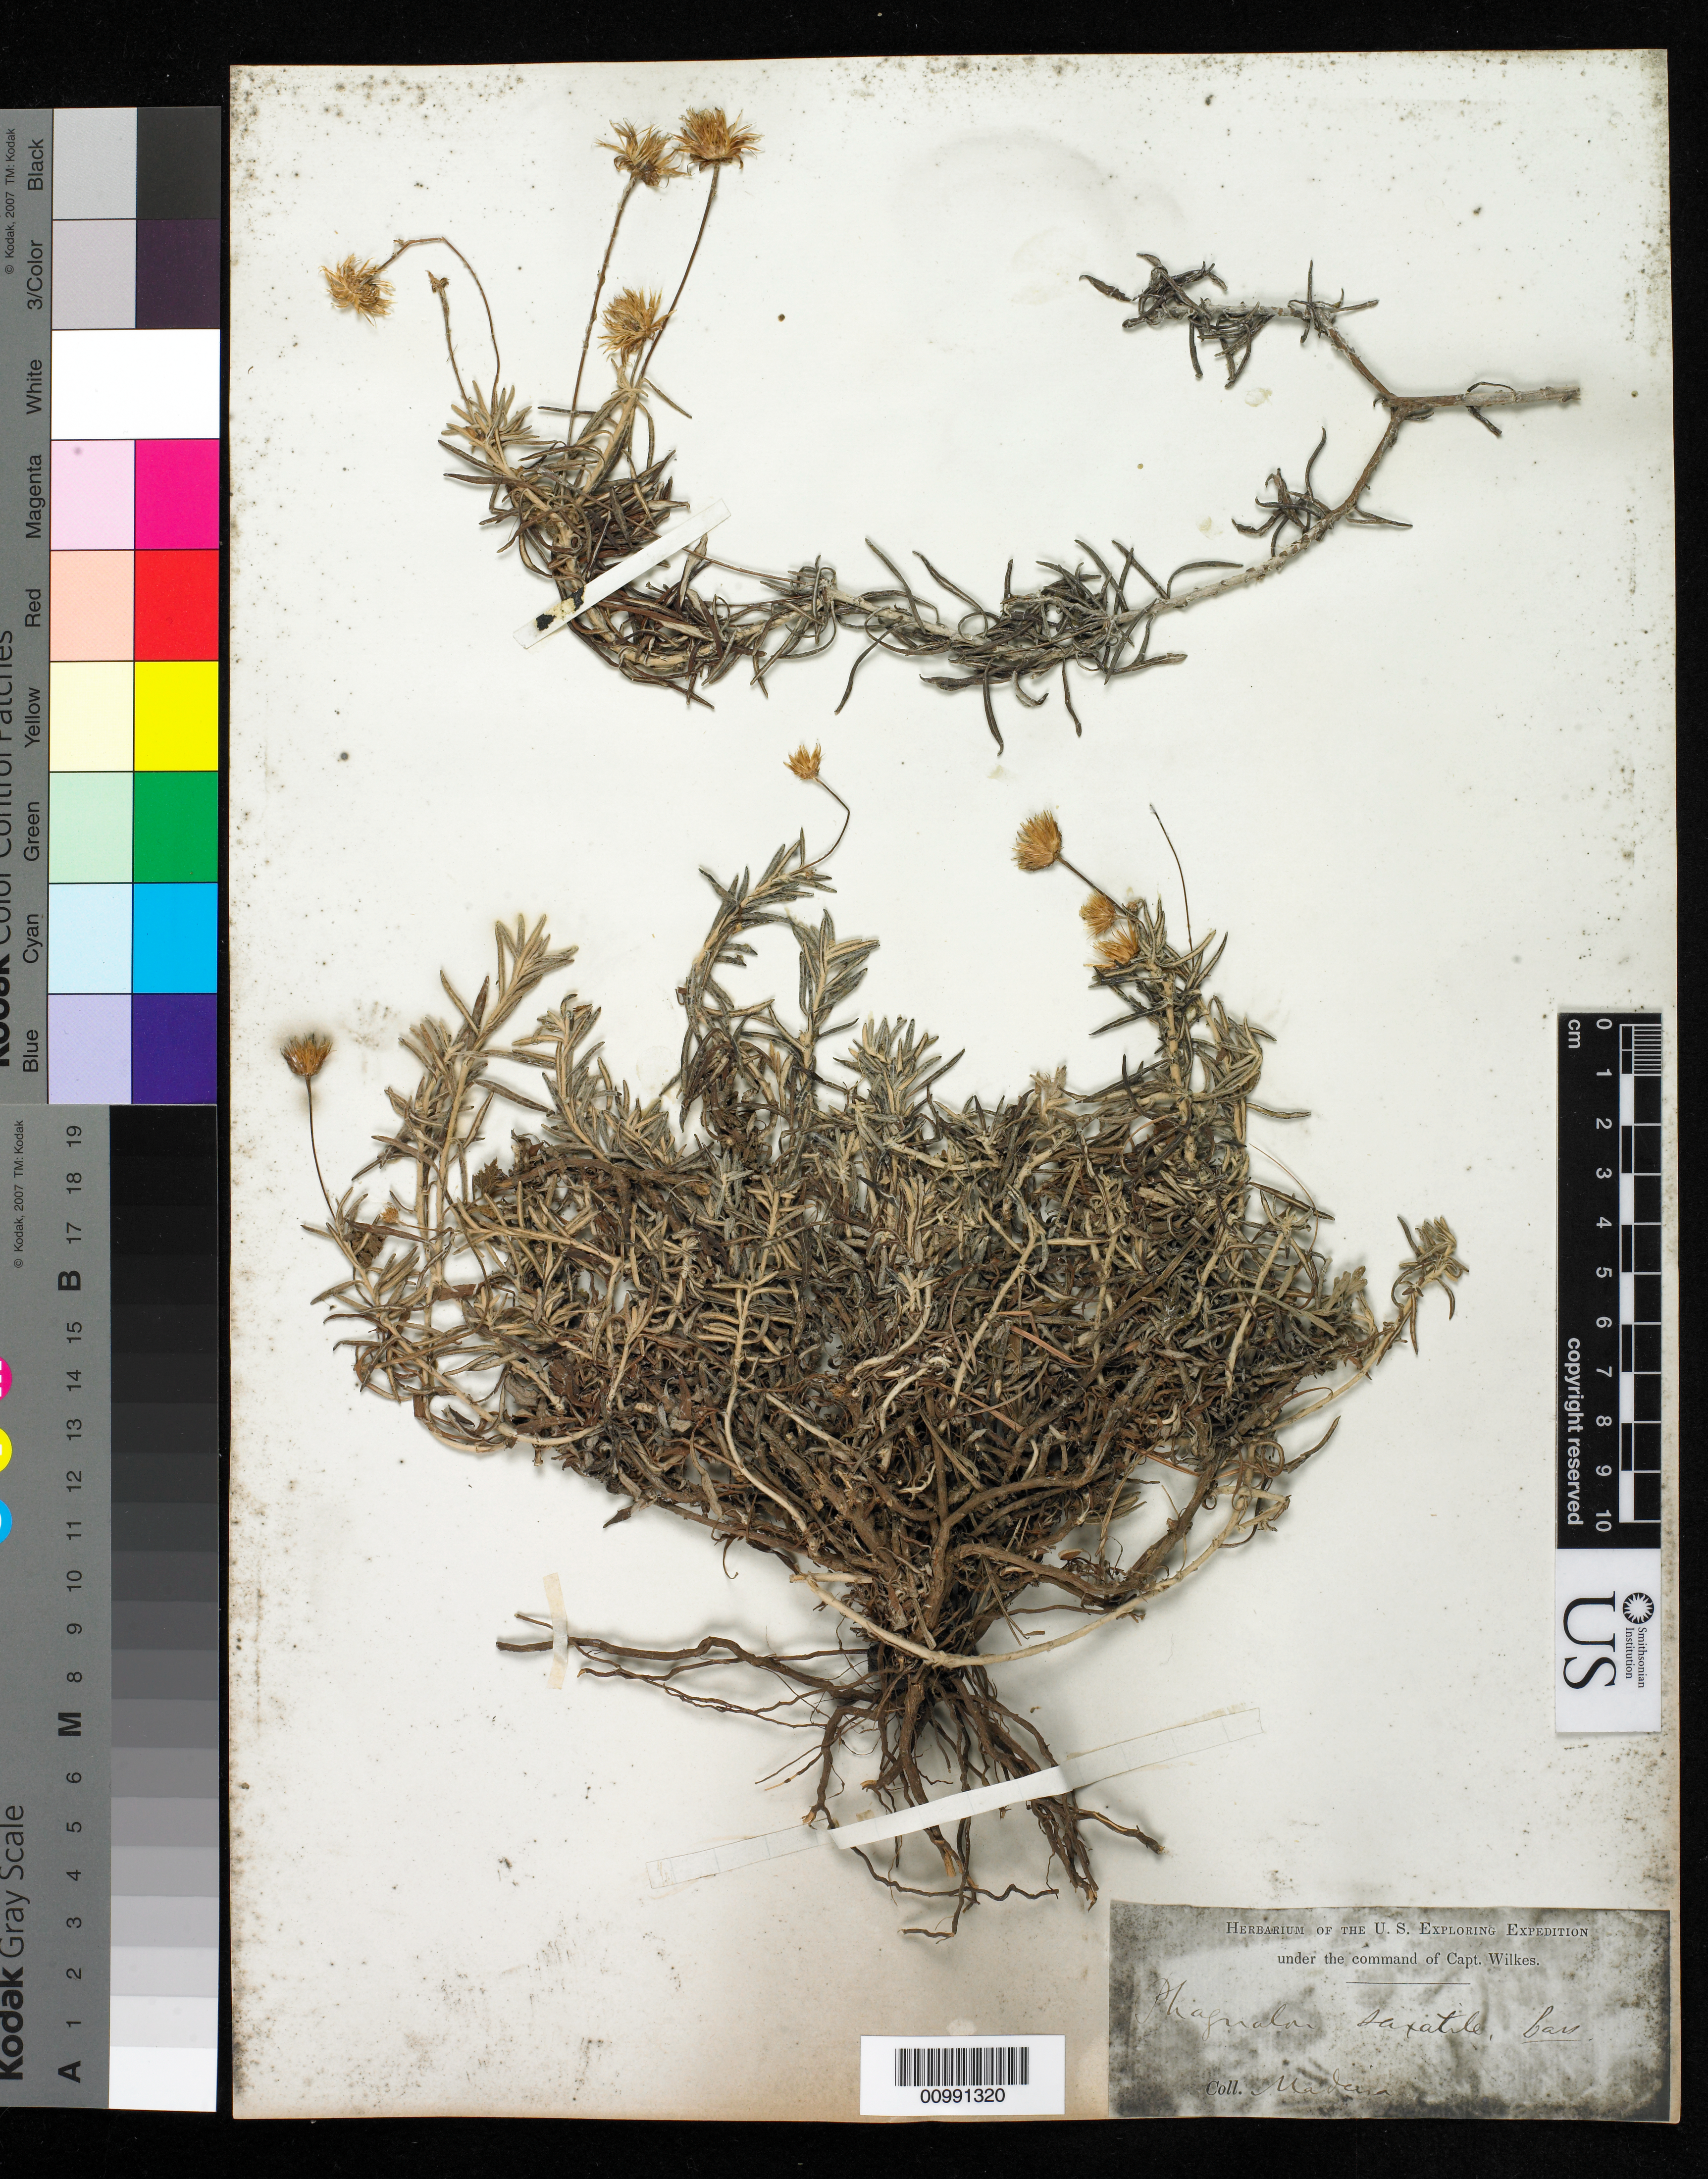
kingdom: Plantae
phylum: Tracheophyta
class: Magnoliopsida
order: Asterales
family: Asteraceae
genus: Phagnalon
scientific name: Phagnalon saxatile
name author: Cass.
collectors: Wilkes Explor. Exped.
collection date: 1838/1842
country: Portugal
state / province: Madeira (Aut. Reg.)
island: Madeira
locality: Funchal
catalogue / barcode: US 98580